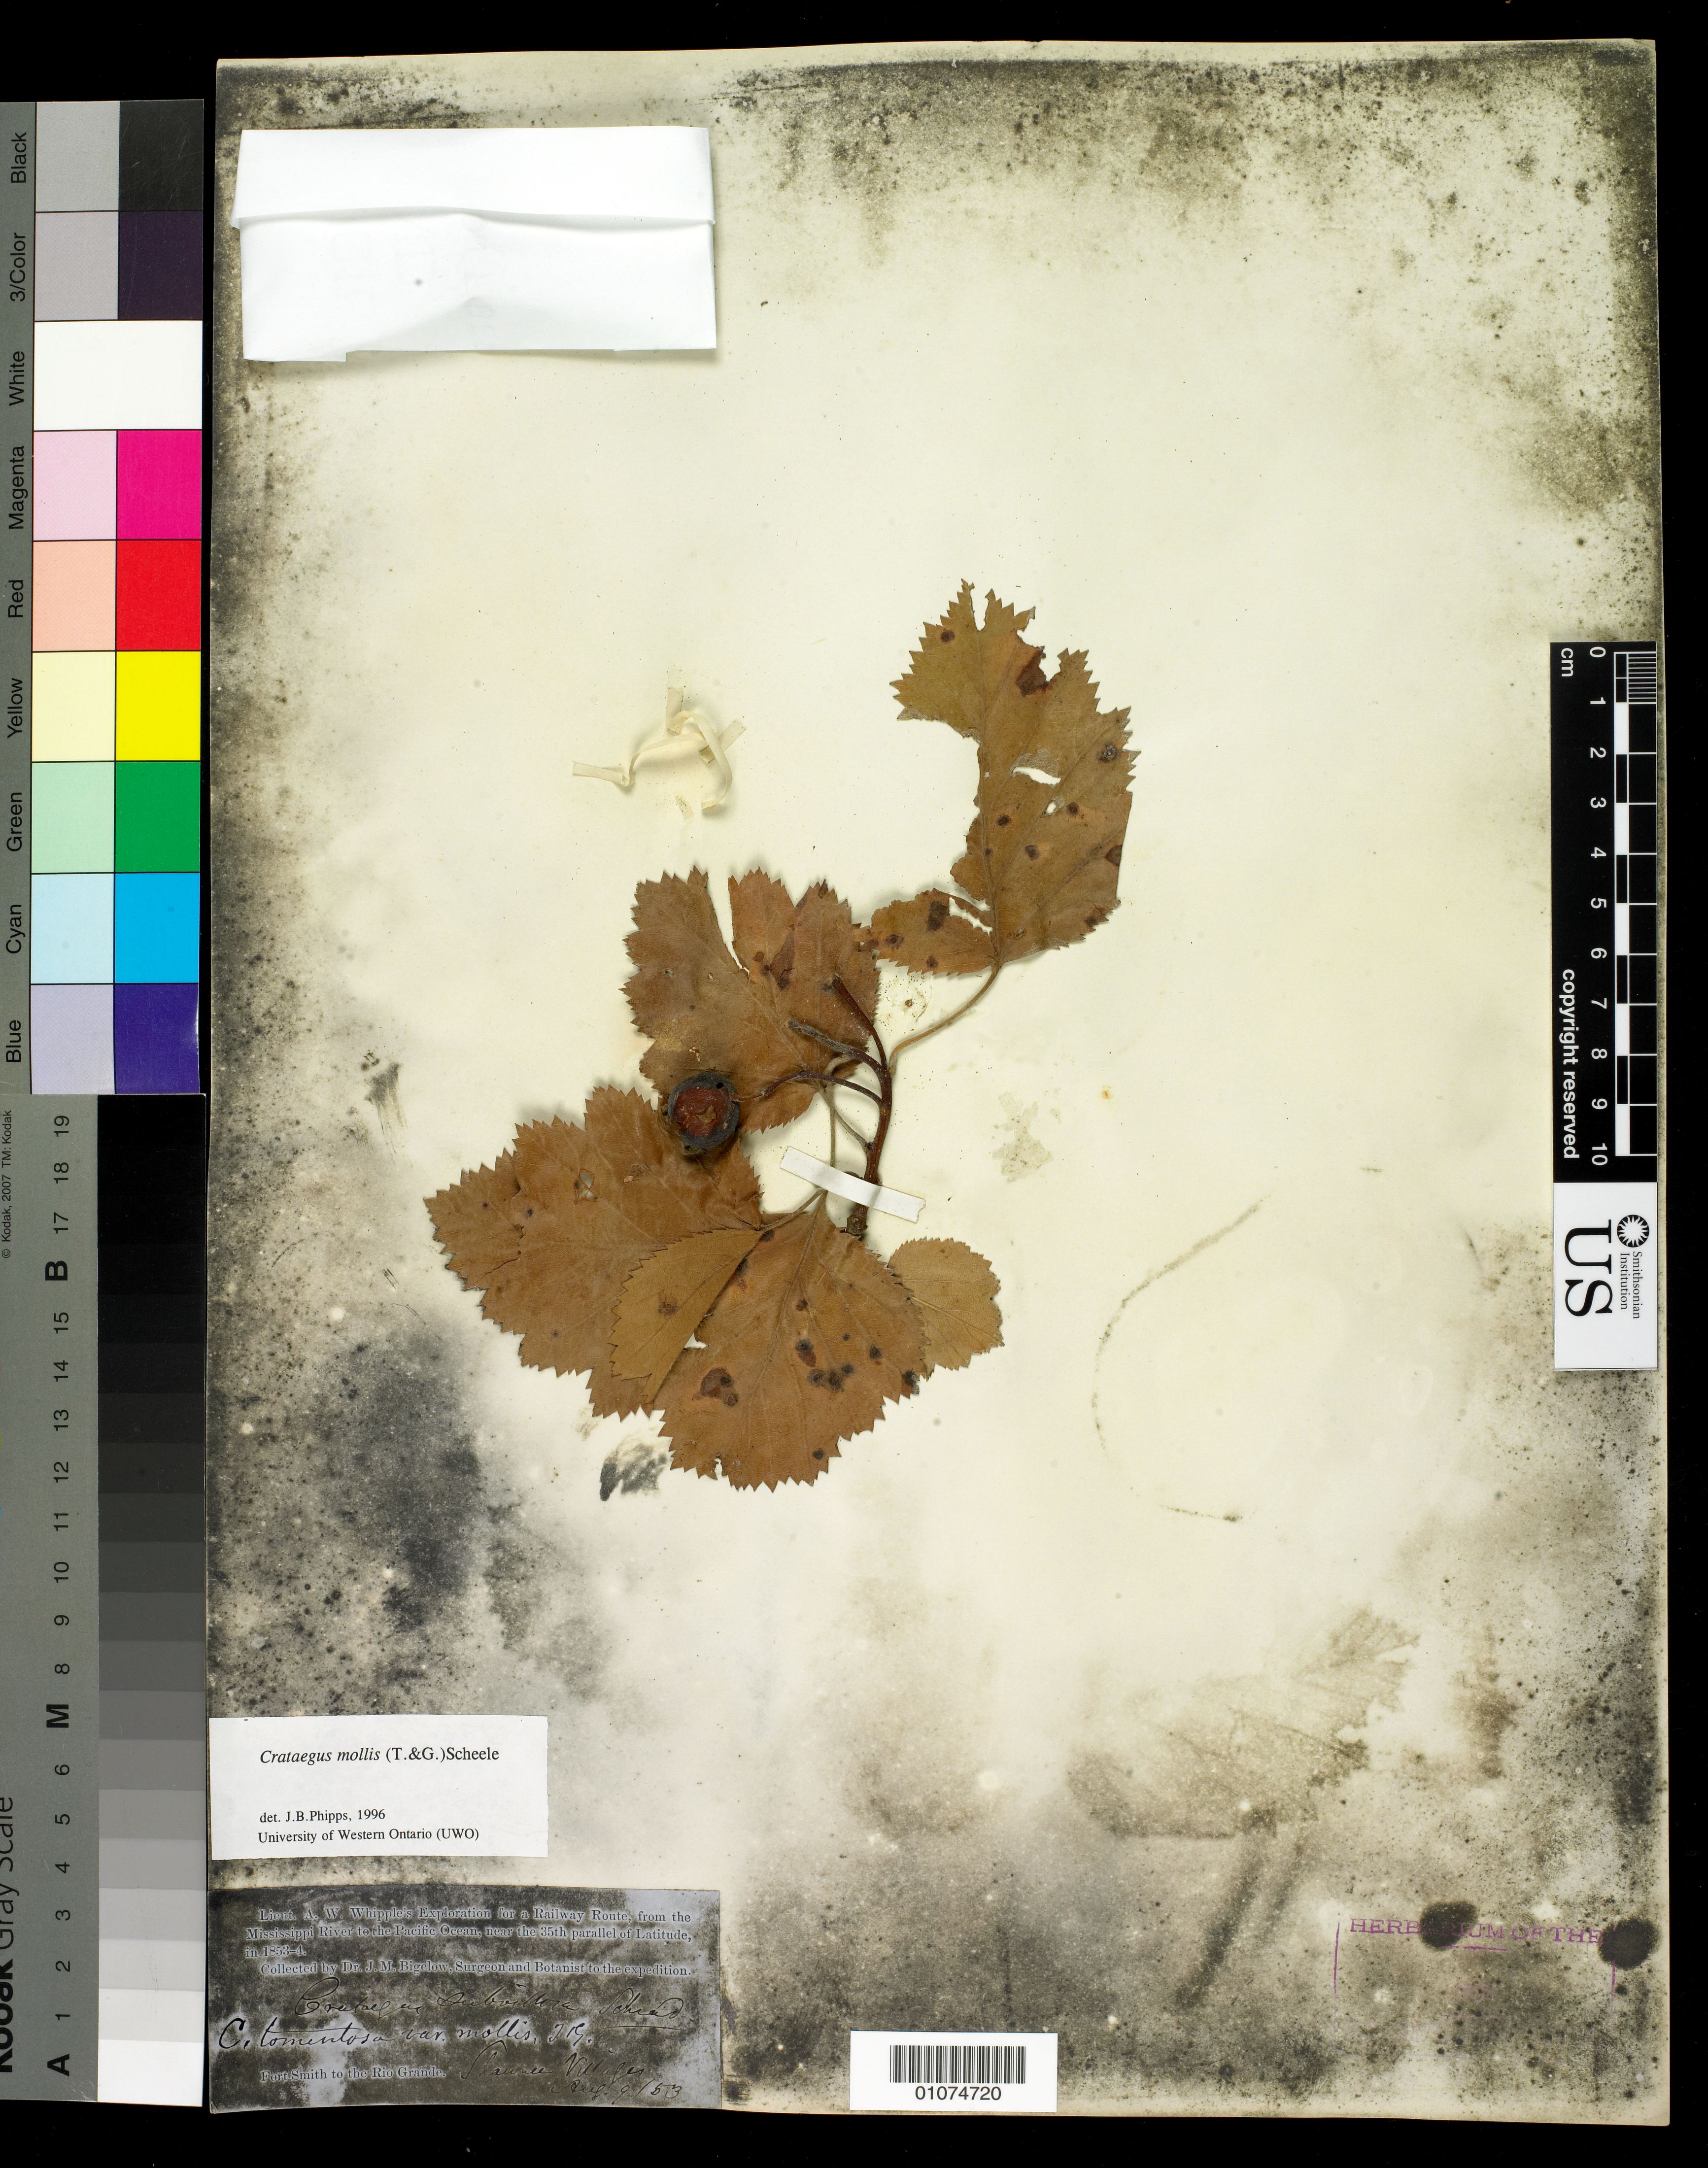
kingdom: Plantae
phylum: Tracheophyta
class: Magnoliopsida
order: Rosales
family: Rosaceae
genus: Crataegus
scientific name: Crataegus mollis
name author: (Torr. & A. Gray) Scheele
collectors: J. M. Bigelow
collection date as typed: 1853 to -- --- 1854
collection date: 1853/1854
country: United States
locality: Fort Smith to Rio Grande